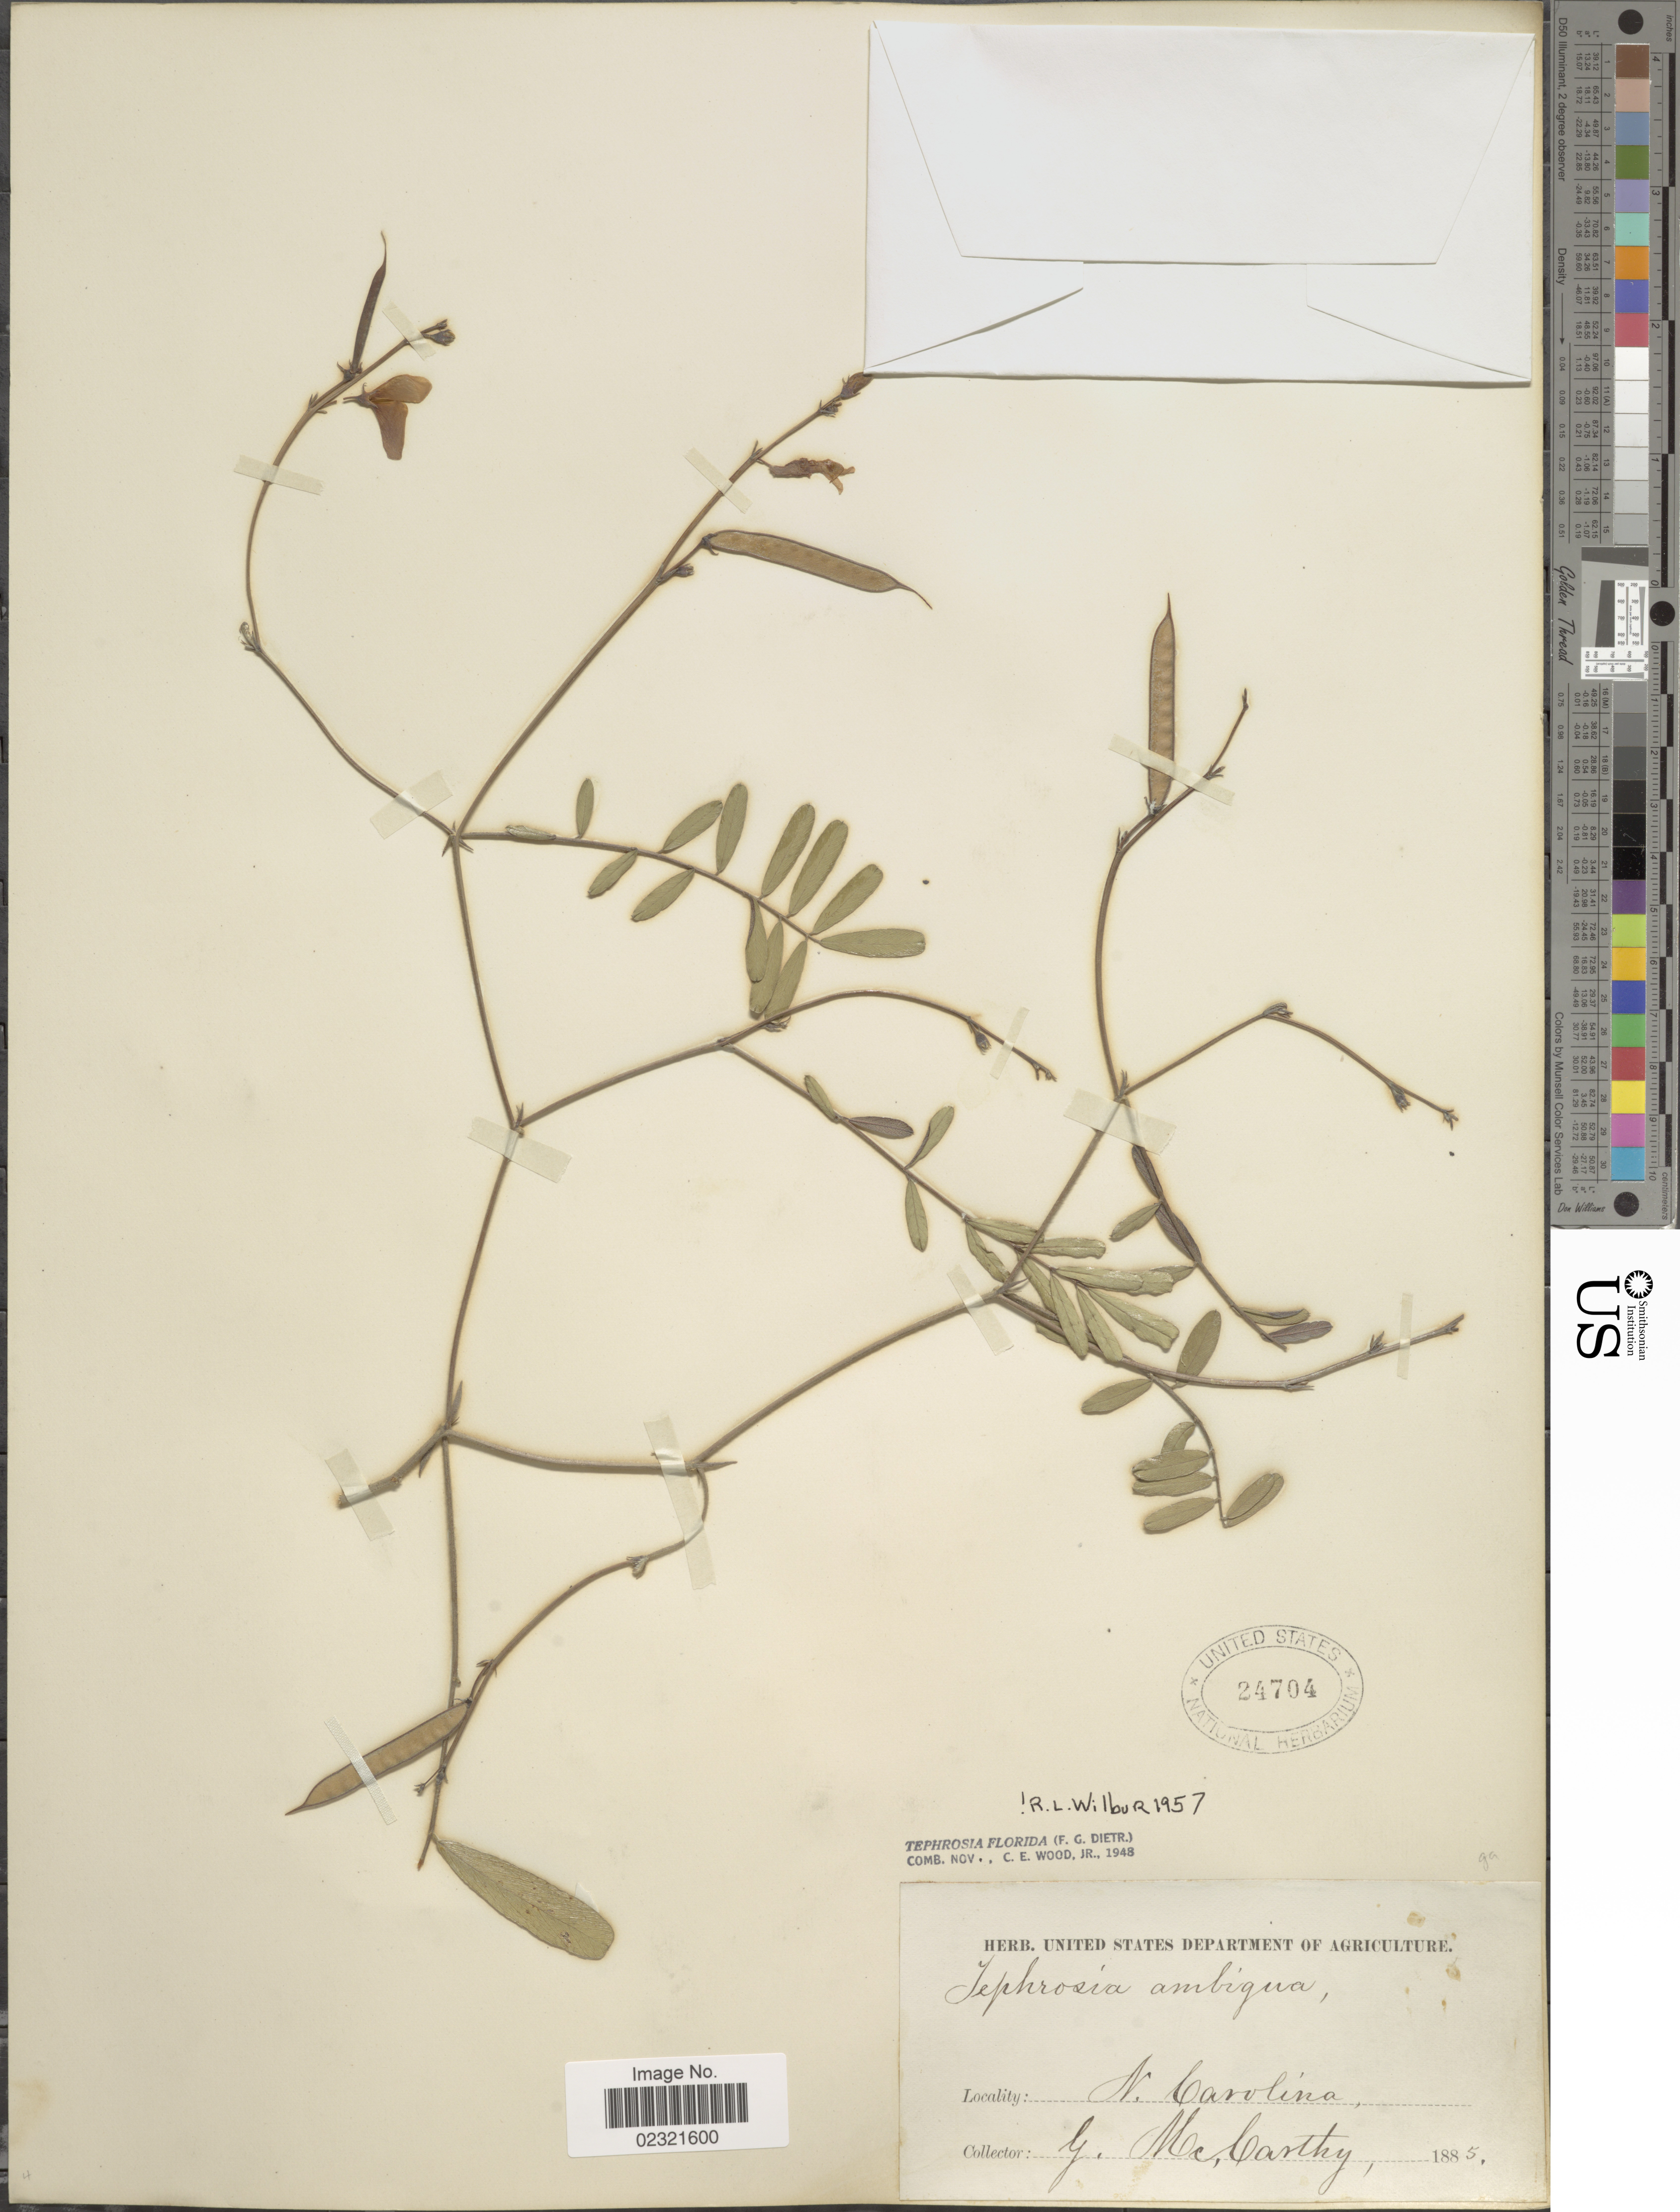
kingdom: Plantae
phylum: Tracheophyta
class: Magnoliopsida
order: Fabales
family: Fabaceae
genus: Tephrosia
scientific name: Tephrosia florida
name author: (Dietr.) C.E. Wood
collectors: G. McCarthy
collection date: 1885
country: United States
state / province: North Carolina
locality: N. Carolina.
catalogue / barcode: US 24704